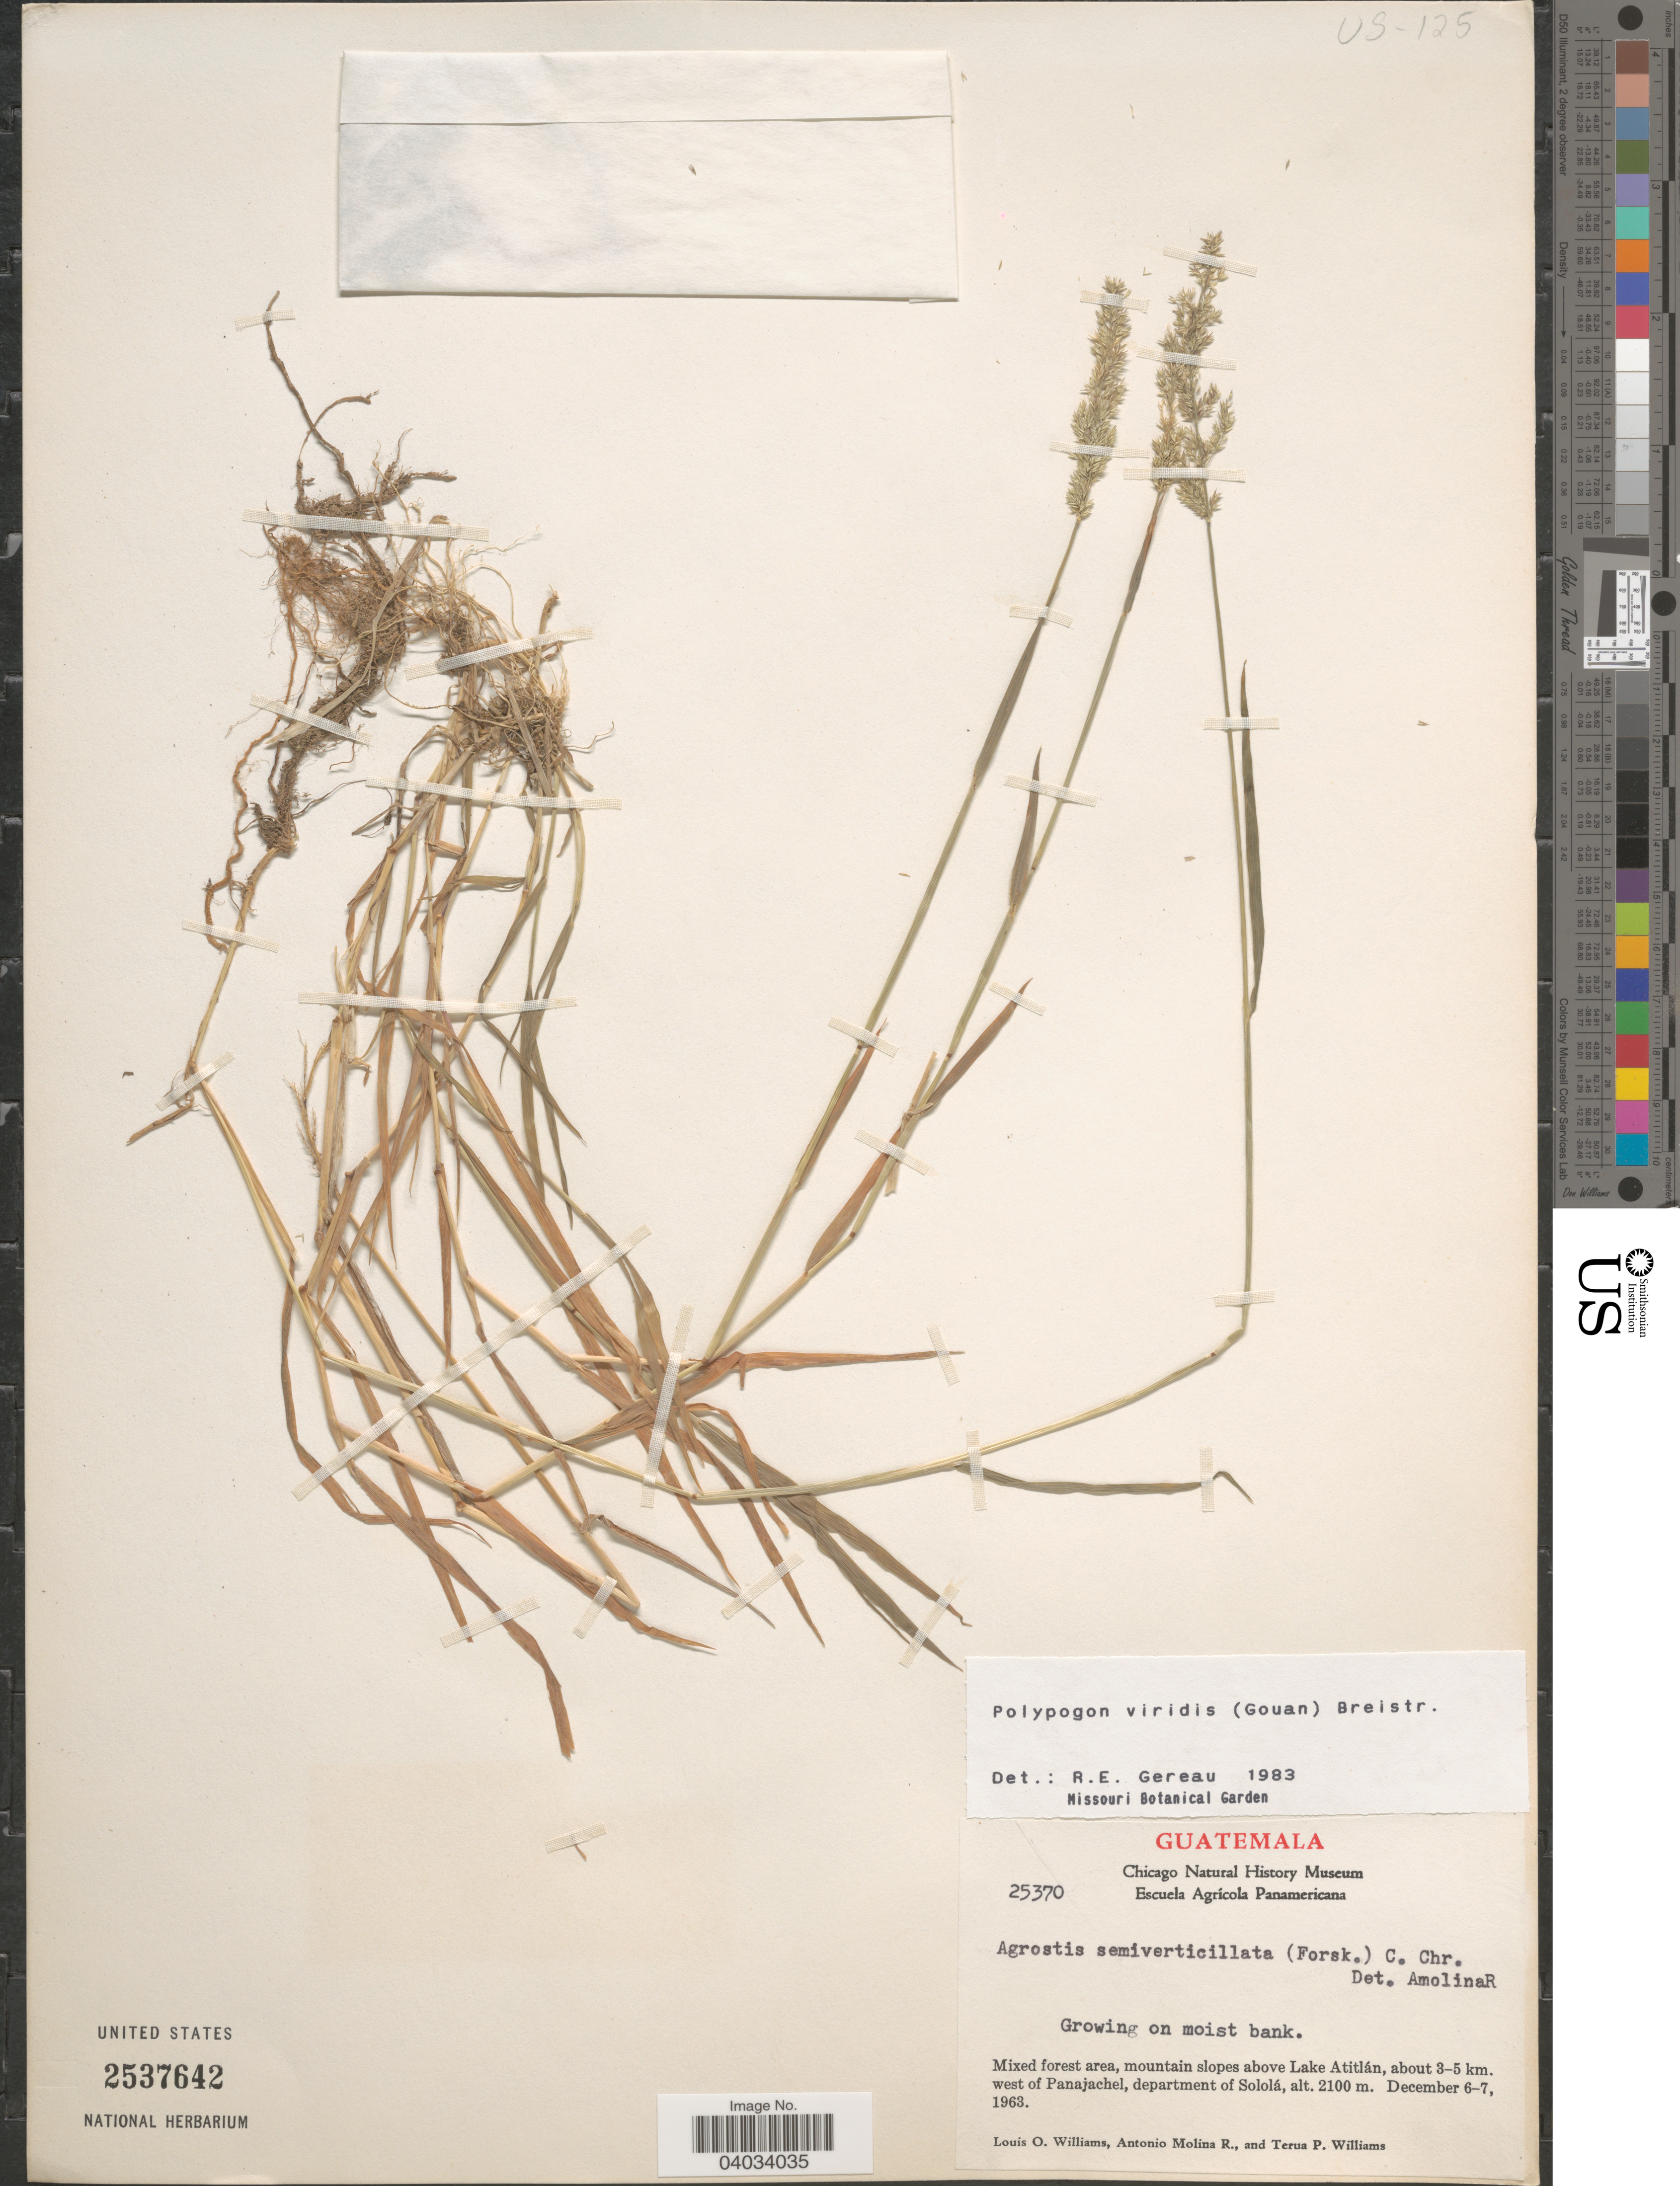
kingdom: Plantae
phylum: Tracheophyta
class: Liliopsida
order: Poales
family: Poaceae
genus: Polypogon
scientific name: Polypogon viridis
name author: (Gouan) Breistroffer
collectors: L. O. Williams, A. Molina R. & T. Williams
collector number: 25370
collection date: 1963-12-06/1963-12-07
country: Guatemala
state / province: Solola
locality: Mountain slopes above Lake Atitlán, about 3-5 km. west of Panajachel, department of Sololá.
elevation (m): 2100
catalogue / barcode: US 2537642